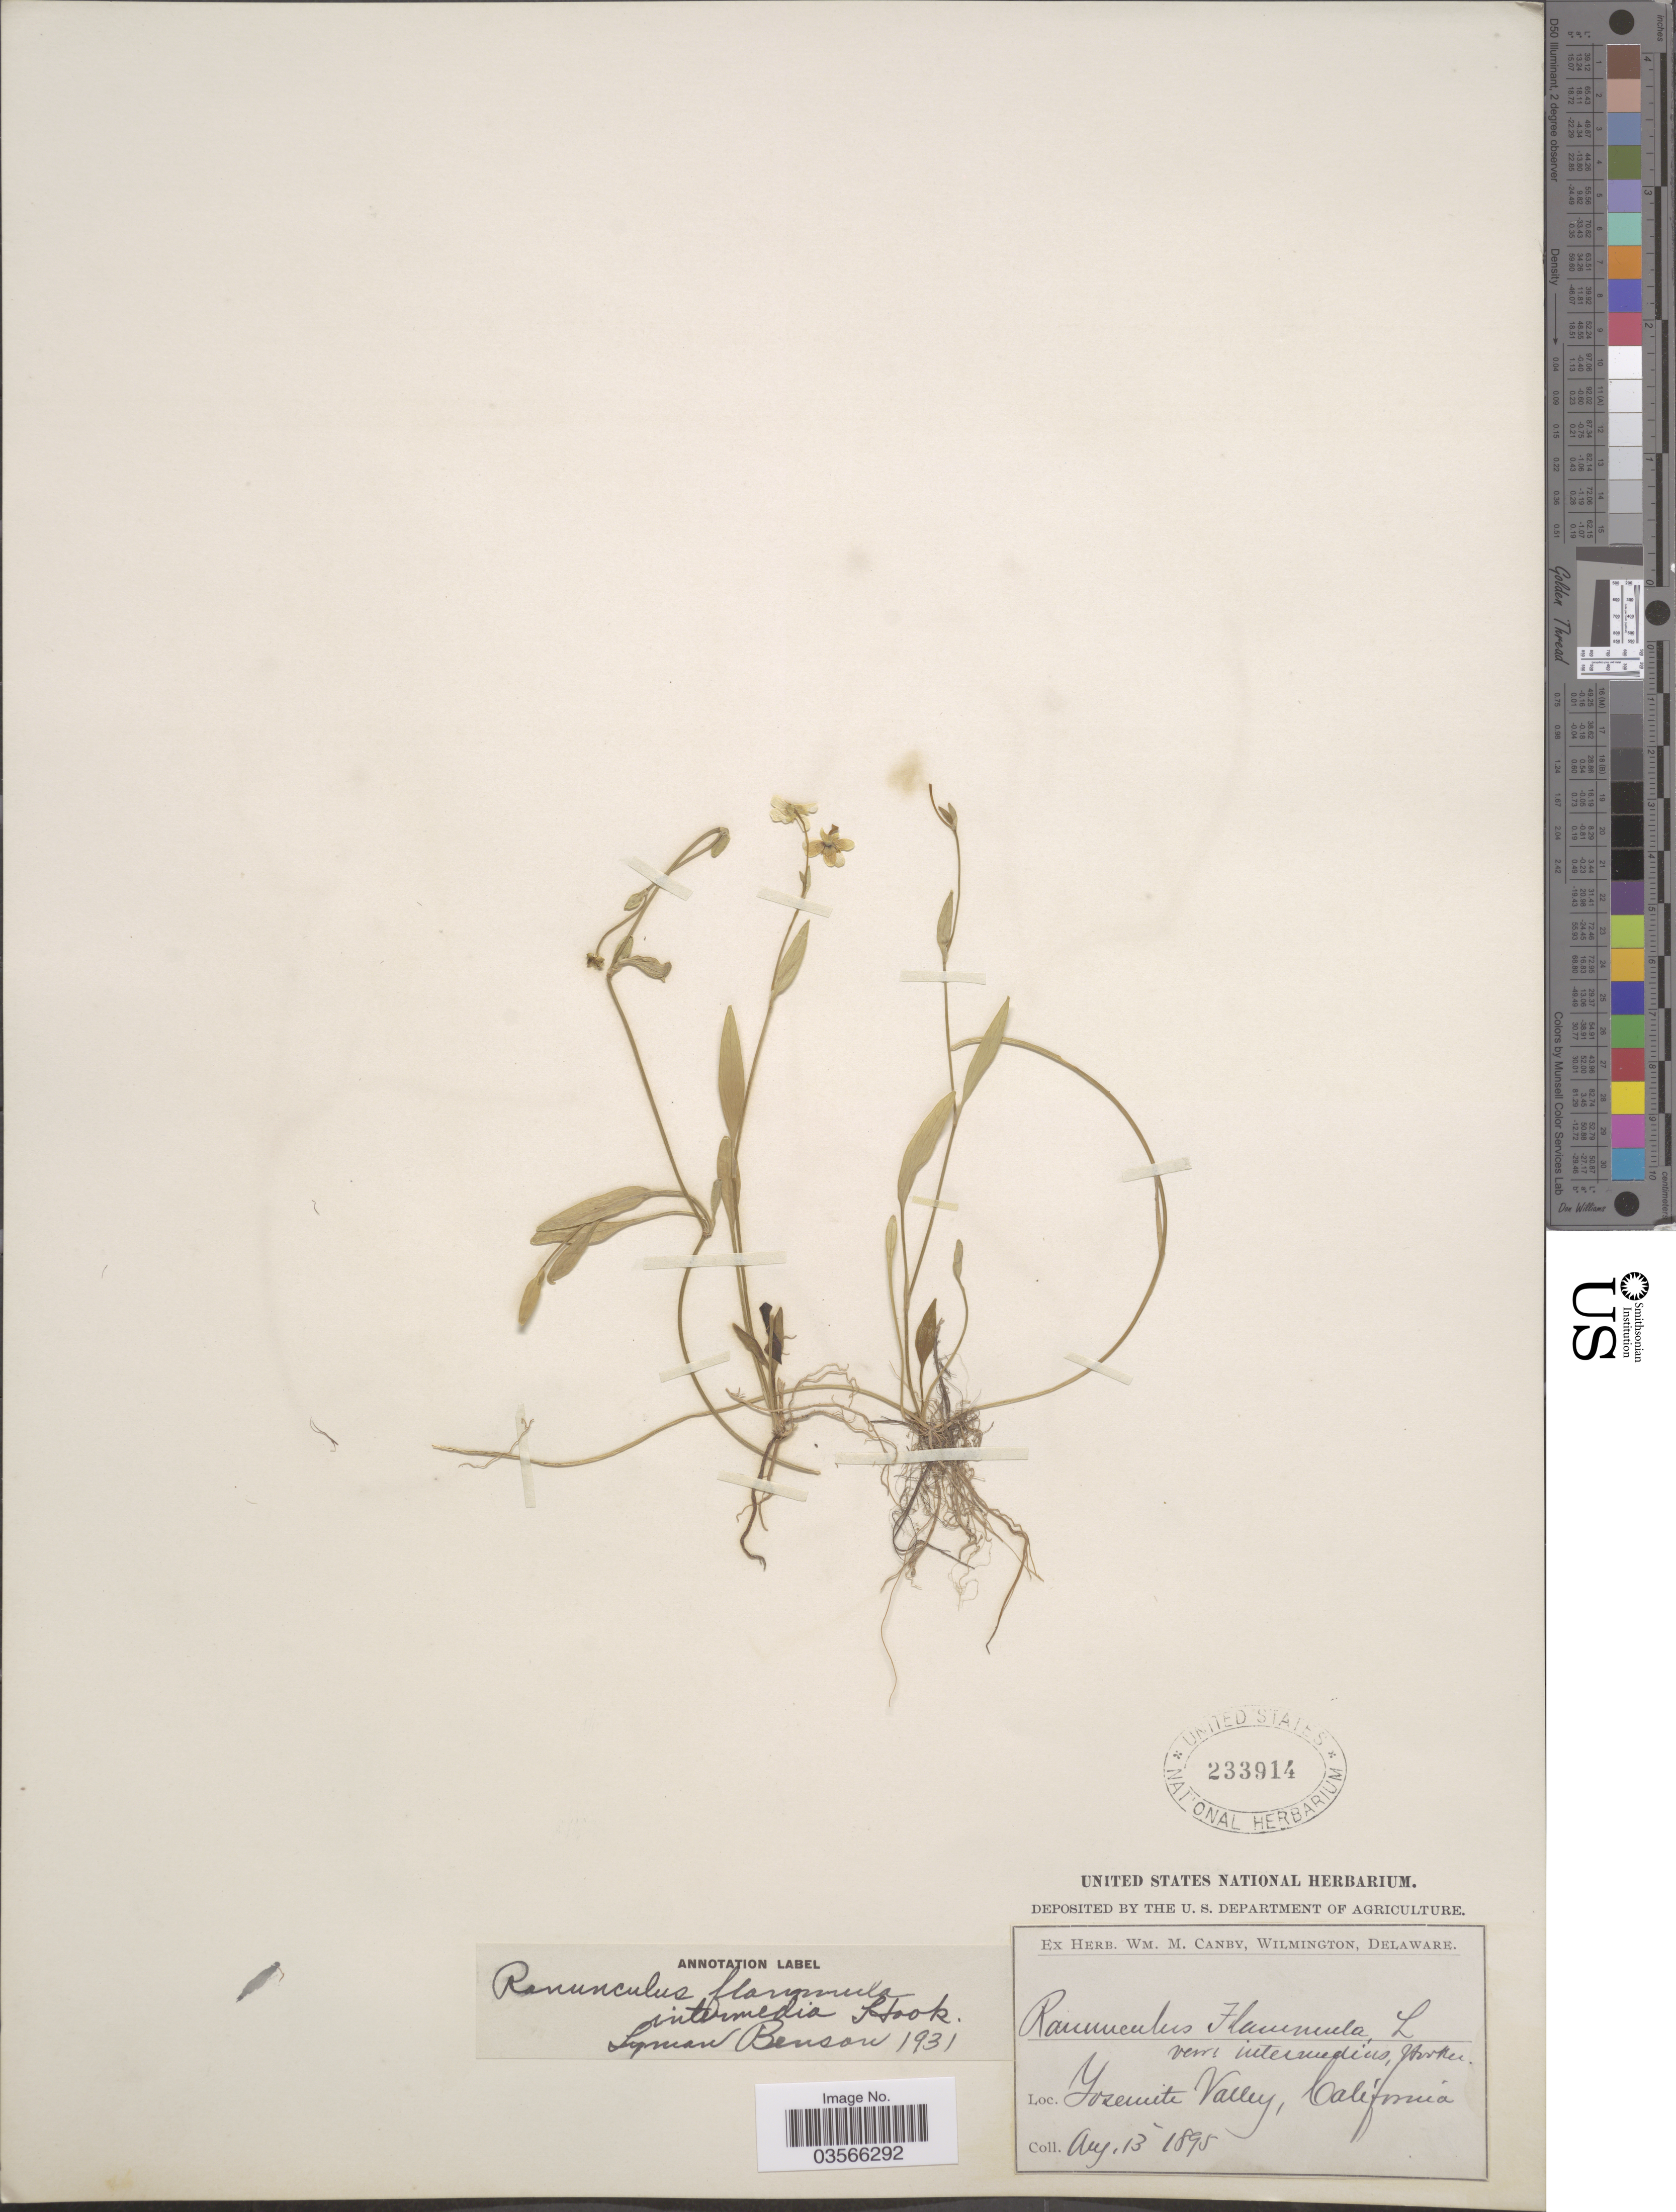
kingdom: Plantae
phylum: Tracheophyta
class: Magnoliopsida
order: Ranunculales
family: Ranunculaceae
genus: Ranunculus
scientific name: Ranunculus flammula var. ovalis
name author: (J.M. Bigelow) L.D. Benson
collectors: W. M. Canby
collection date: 1895-08-13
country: United States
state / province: California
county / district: Mariposa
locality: Yosemite Valley.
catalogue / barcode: US 233914